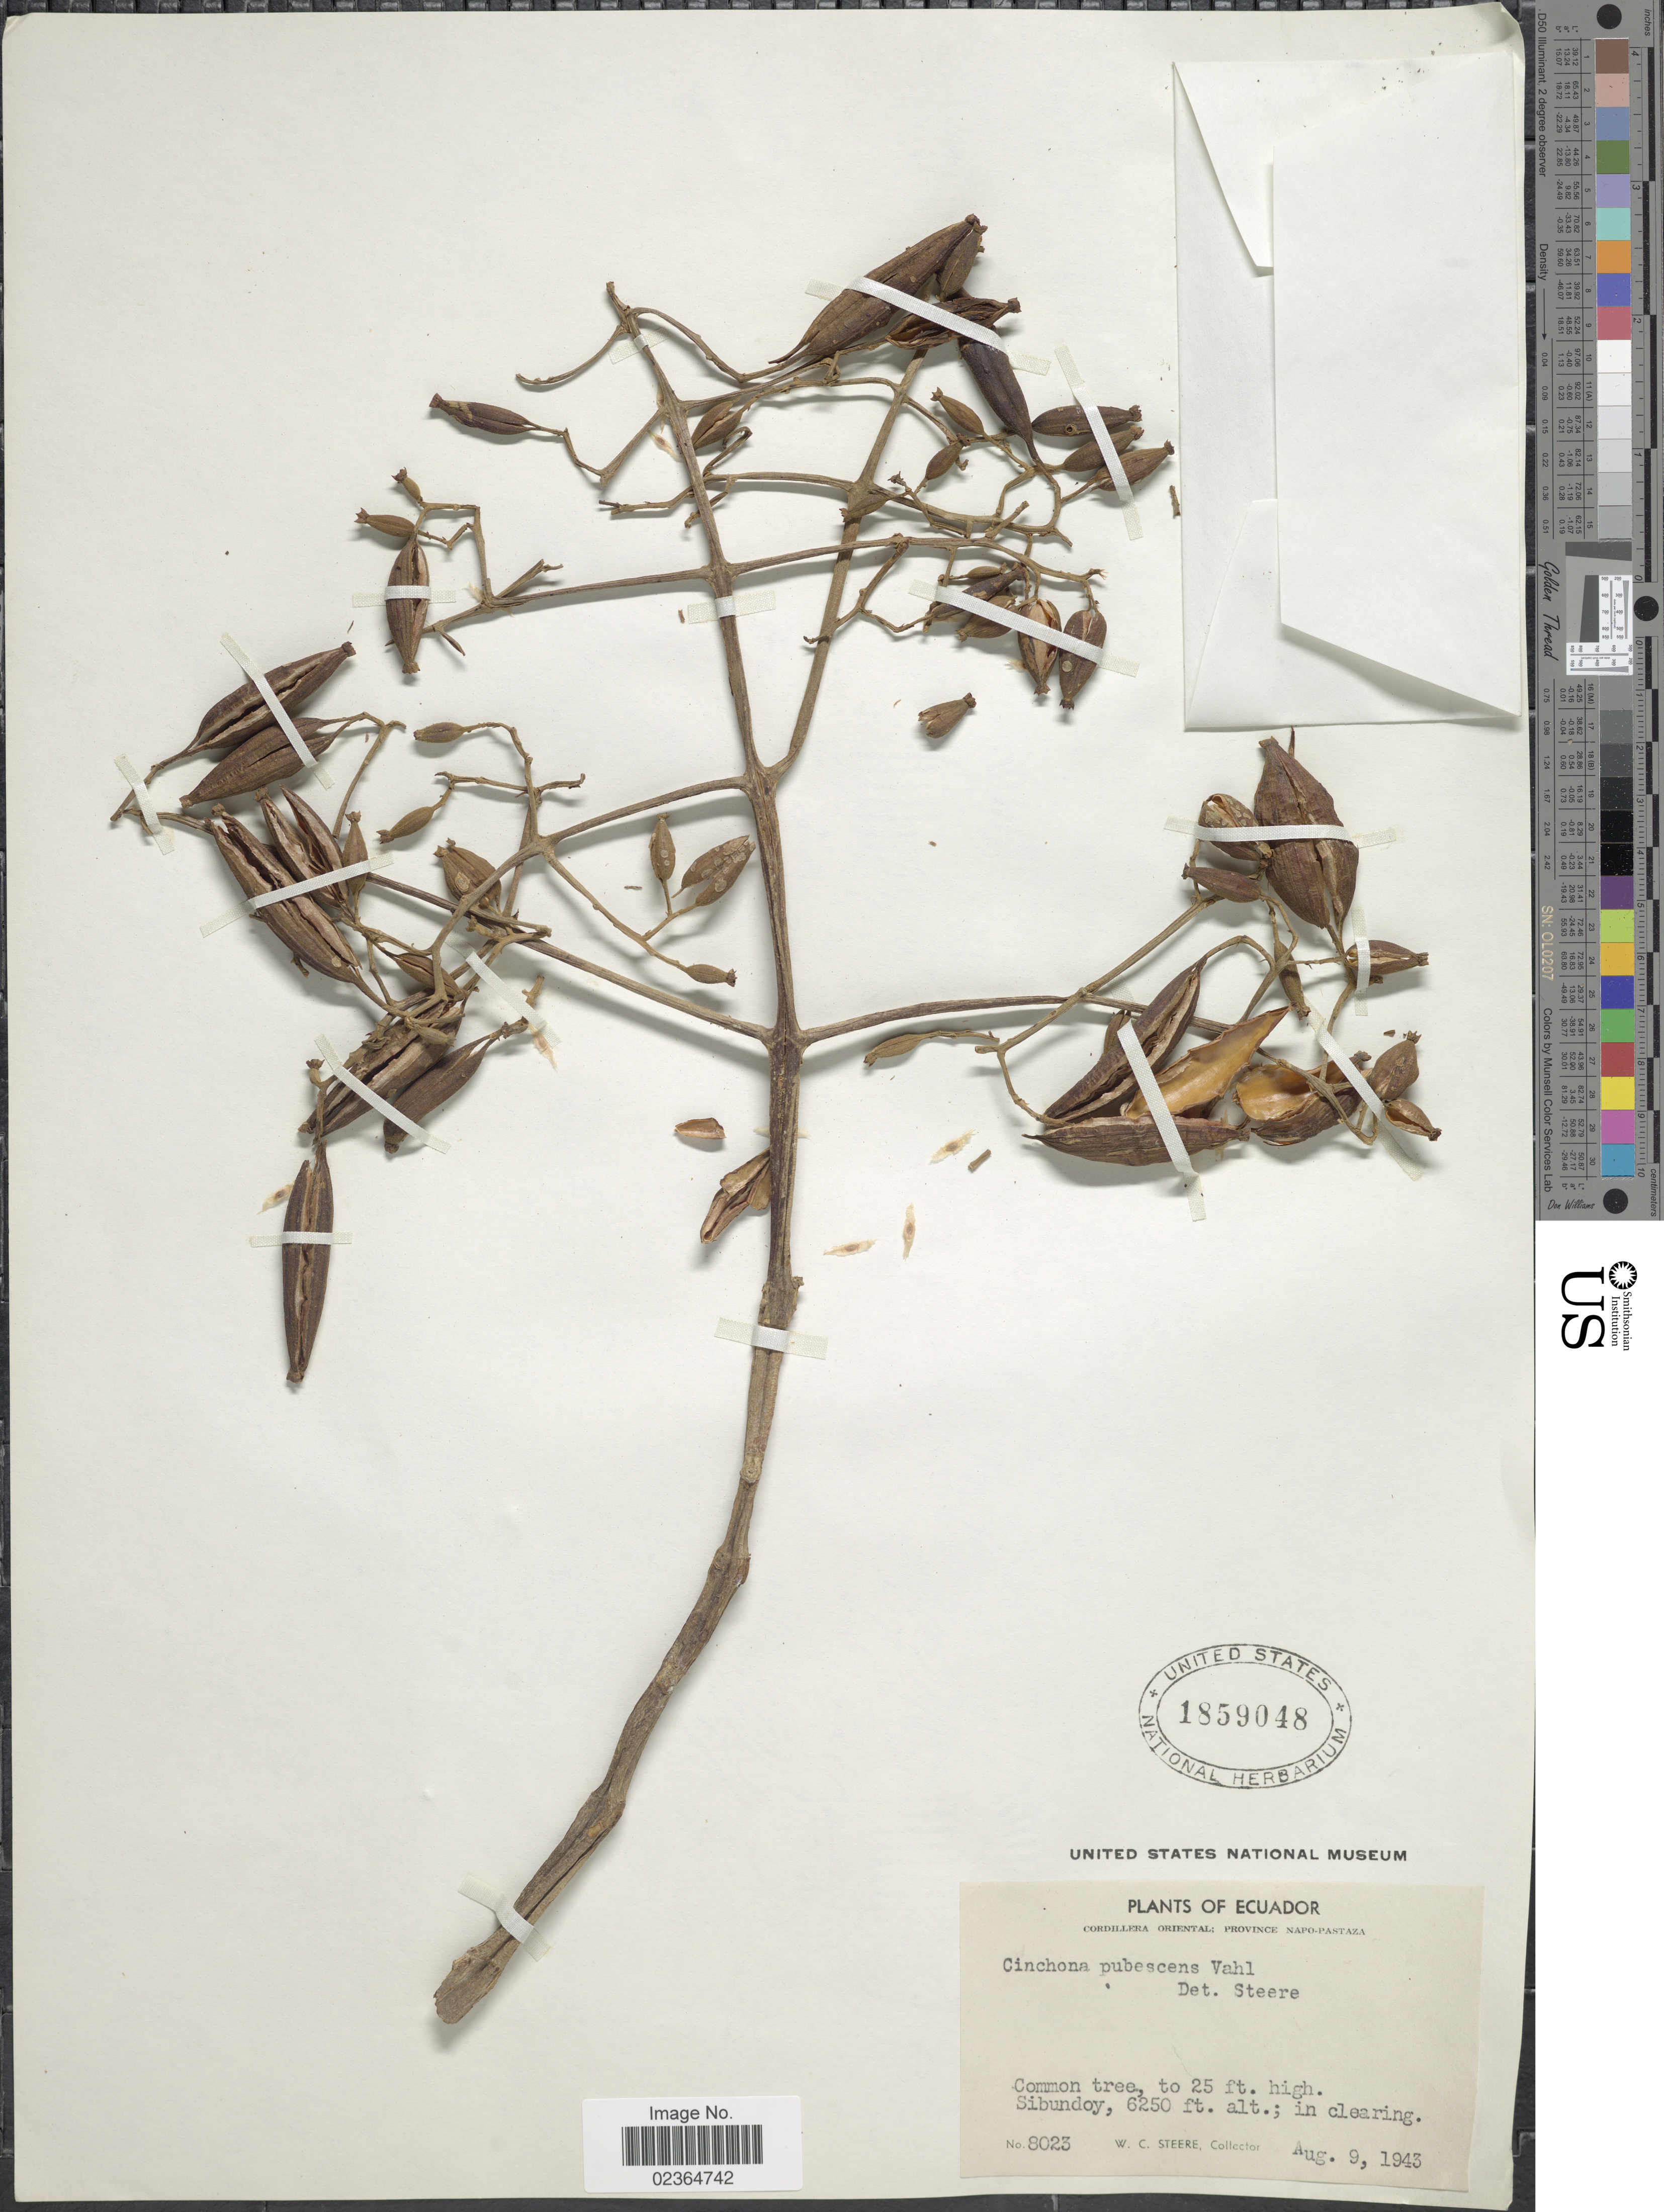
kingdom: Plantae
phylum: Tracheophyta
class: Magnoliopsida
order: Gentianales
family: Rubiaceae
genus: Cinchona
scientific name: Cinchona pubescens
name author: Vahl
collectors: W. C. Steere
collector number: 8023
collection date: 1943-08-09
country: Ecuador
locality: Cordillera Oriental; Province Naop-Pastaza. Sibundoy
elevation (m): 1905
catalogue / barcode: US 1859048